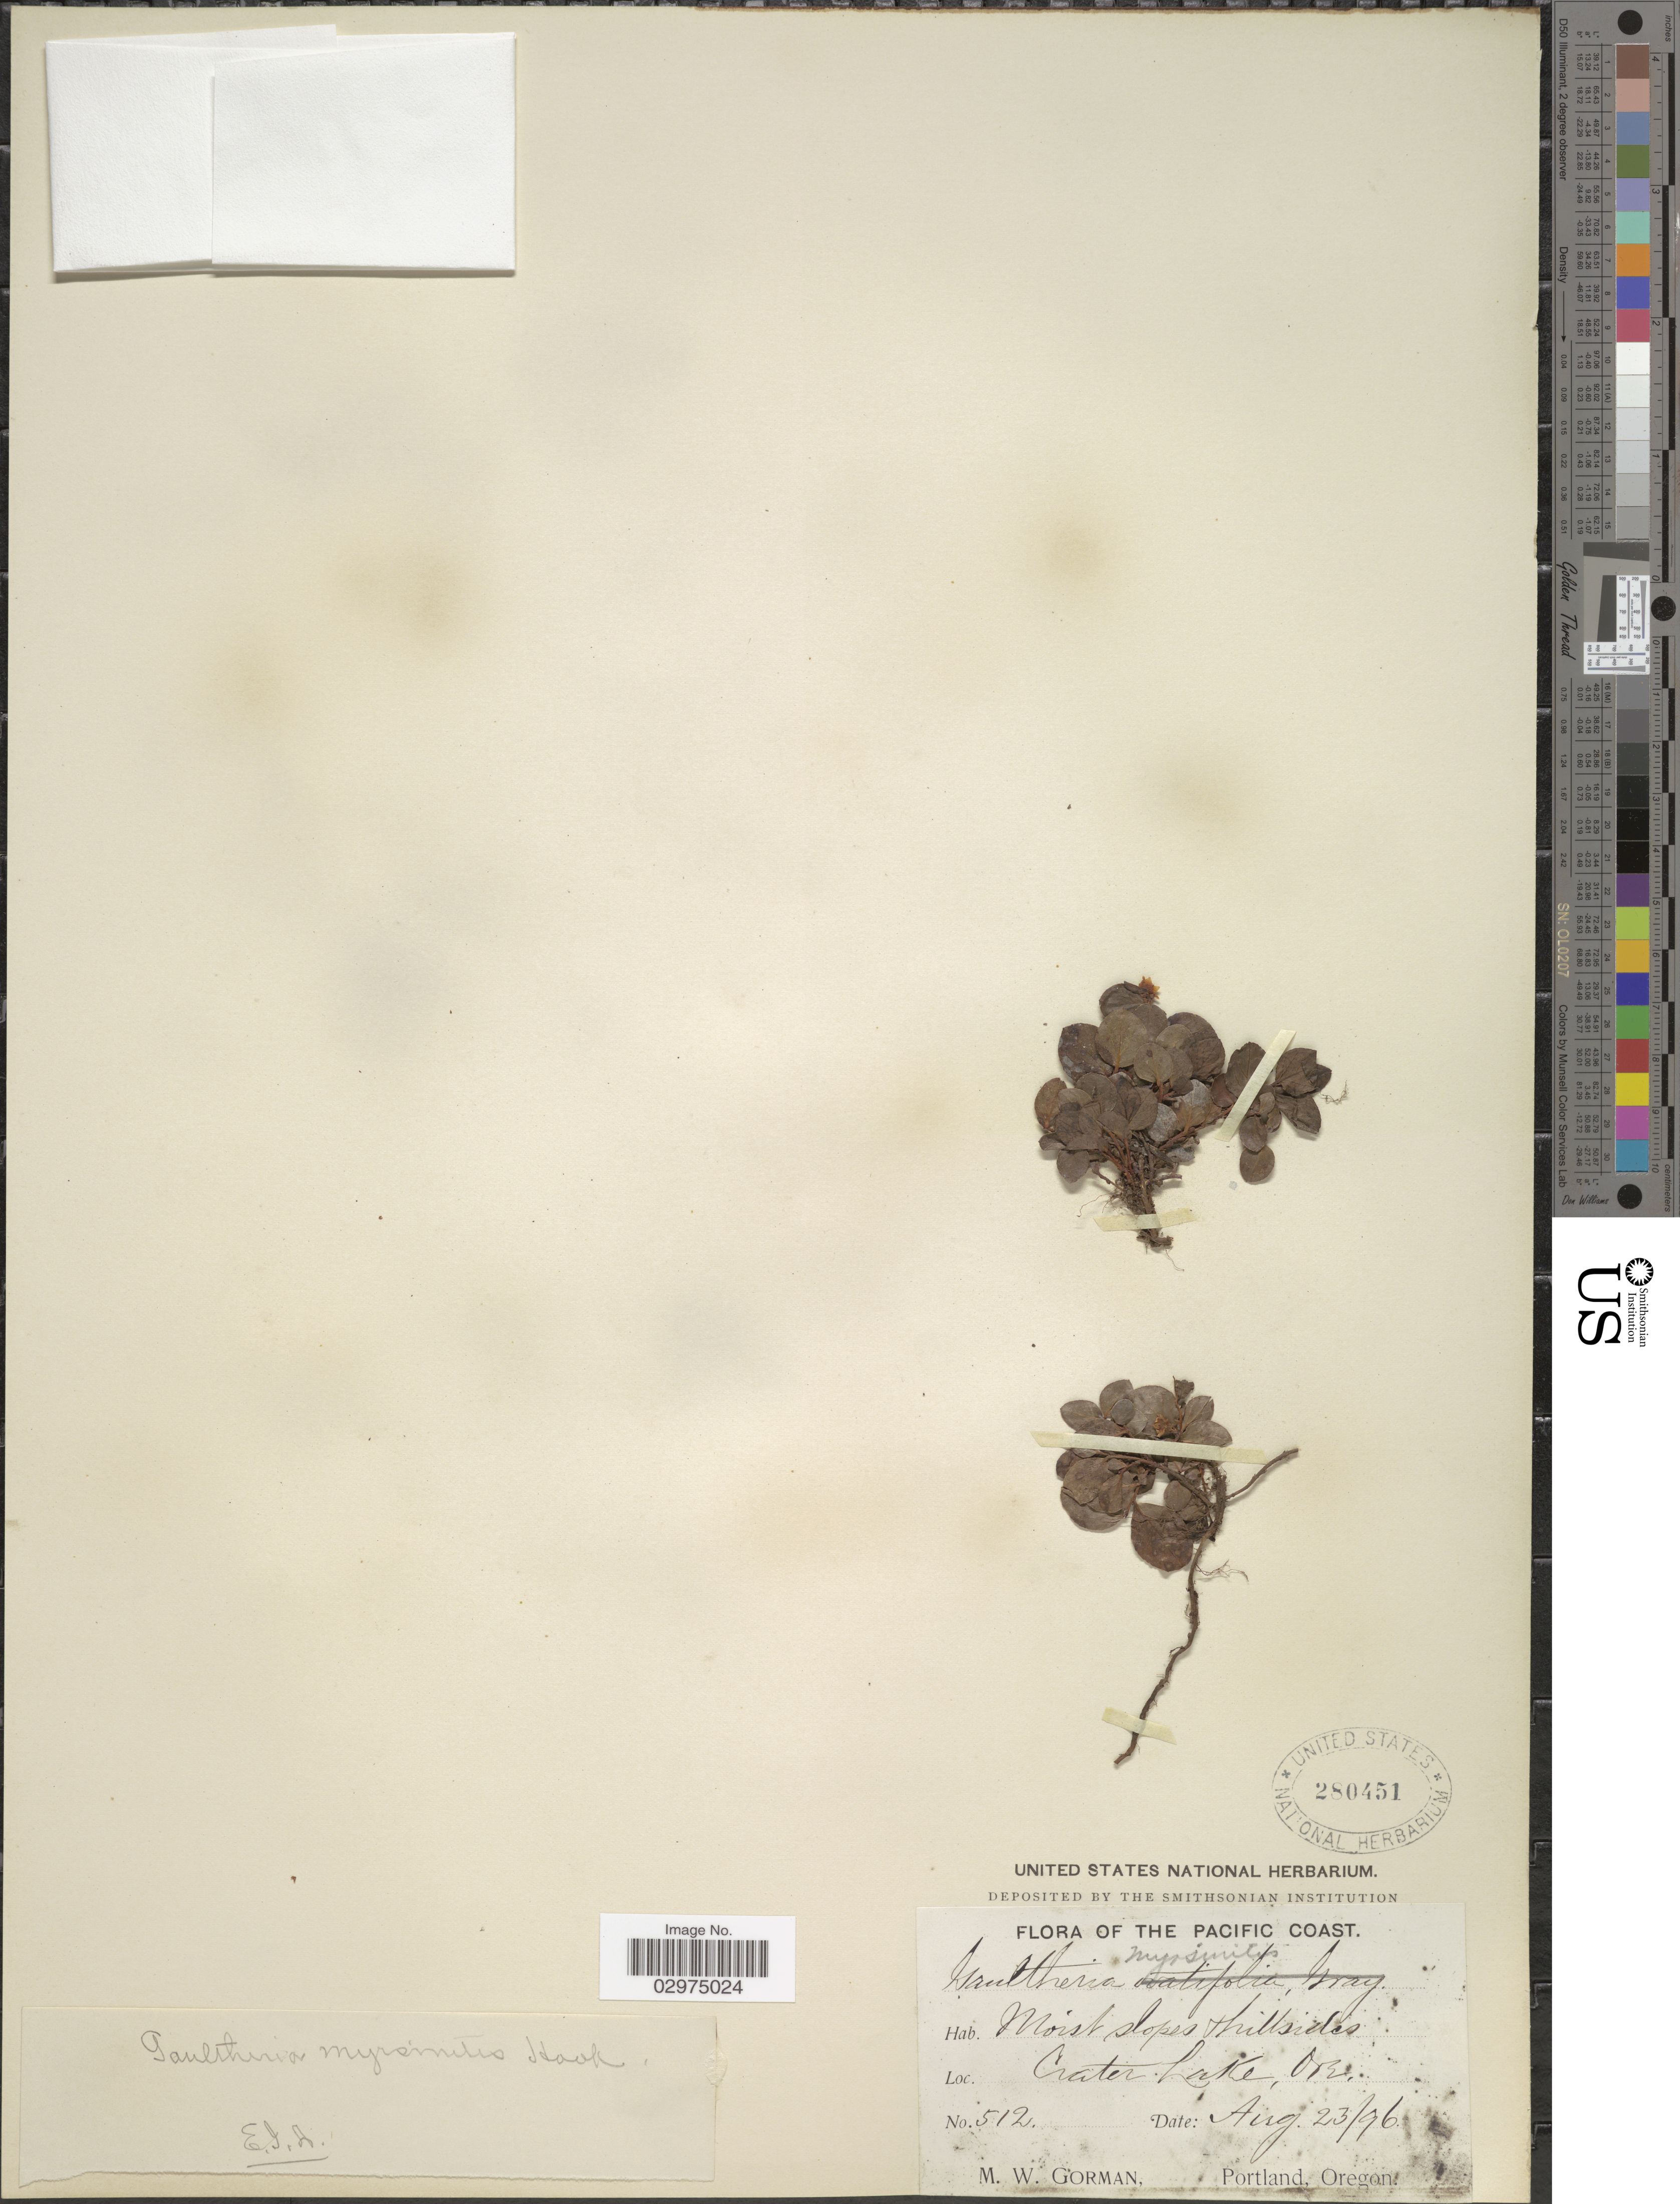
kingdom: Plantae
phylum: Tracheophyta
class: Magnoliopsida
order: Ericales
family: Ericaceae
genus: Gaultheria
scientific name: Gaultheria humifusa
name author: (Graham) Rydb.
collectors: M. W. Gorman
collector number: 512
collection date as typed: Transcribed d/m/y: 23/8/96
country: United States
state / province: Oregon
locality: The Pacific Coast. Crater Lake.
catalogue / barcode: US 280451